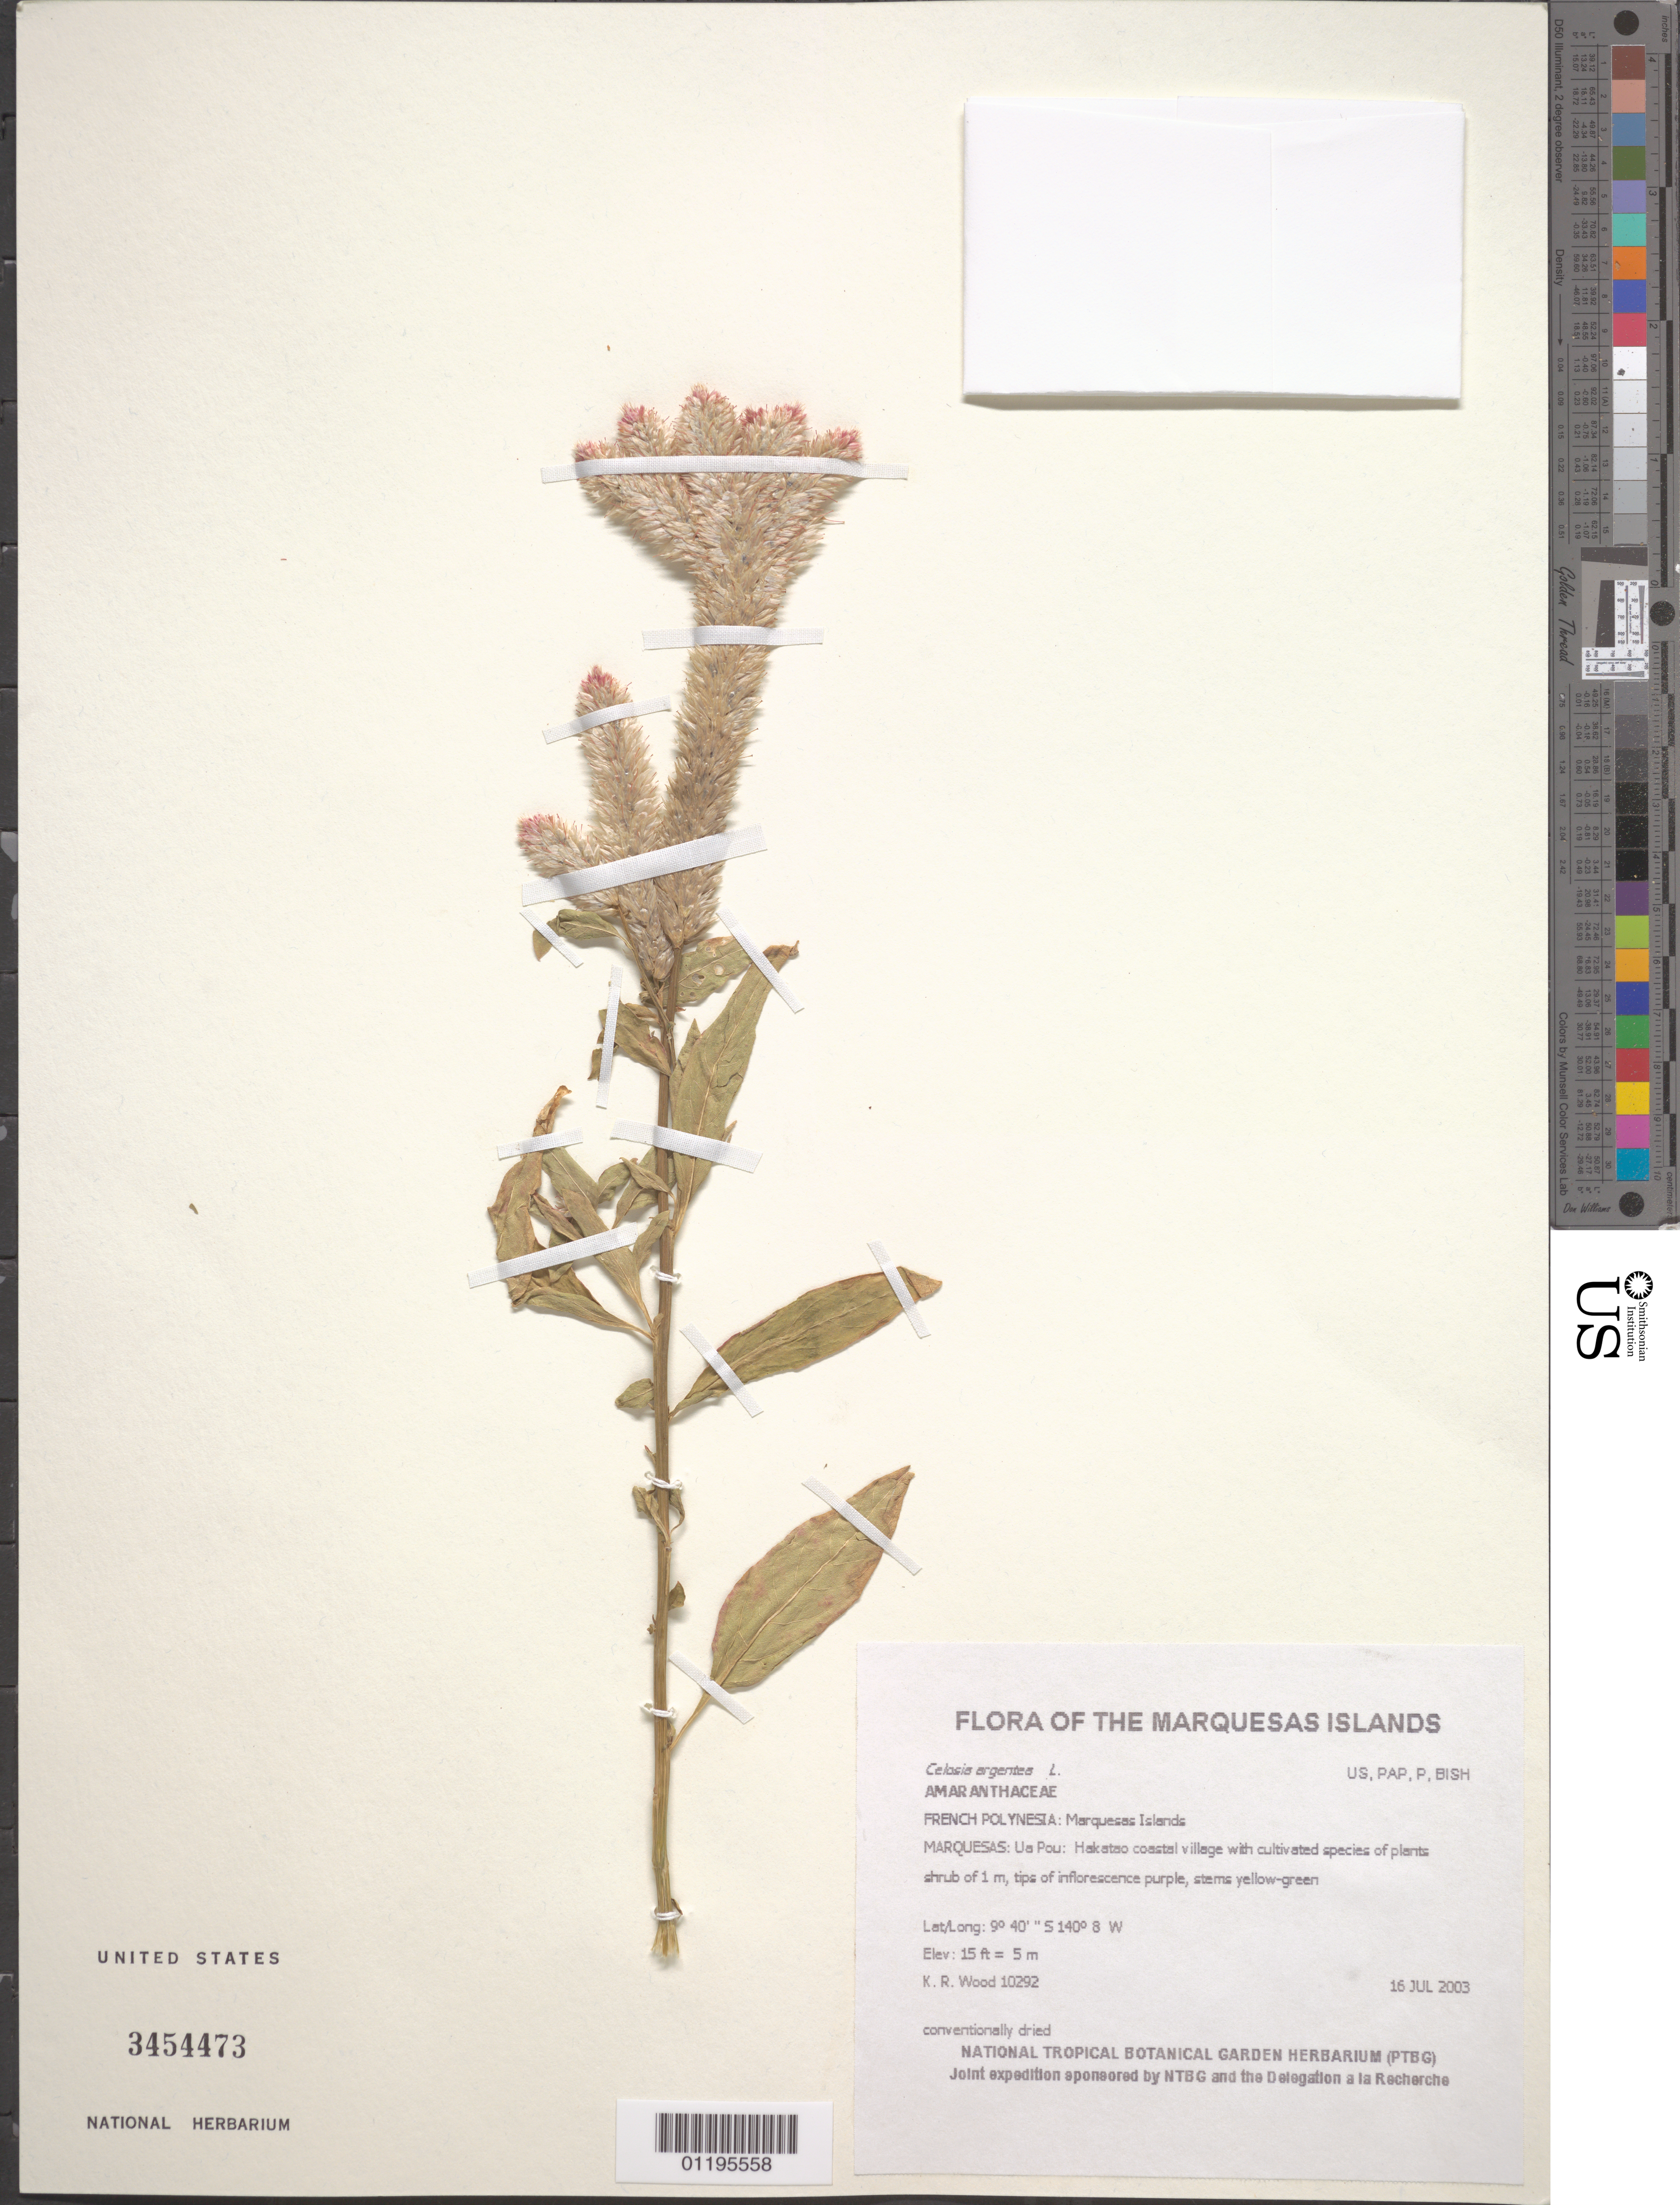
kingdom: Plantae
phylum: Tracheophyta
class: Magnoliopsida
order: Caryophyllales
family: Amaranthaceae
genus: Celosia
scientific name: Celosia argentea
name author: L.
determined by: Lorence, David H., (PTBG), National Tropical Botanical Garden (UNITED STATES)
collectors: K. R. Wood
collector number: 10292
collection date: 2003-07-16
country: French Polynesia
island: Ua Pou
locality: Hakatao coastal village with cultivated species of plants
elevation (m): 5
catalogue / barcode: US 3454473